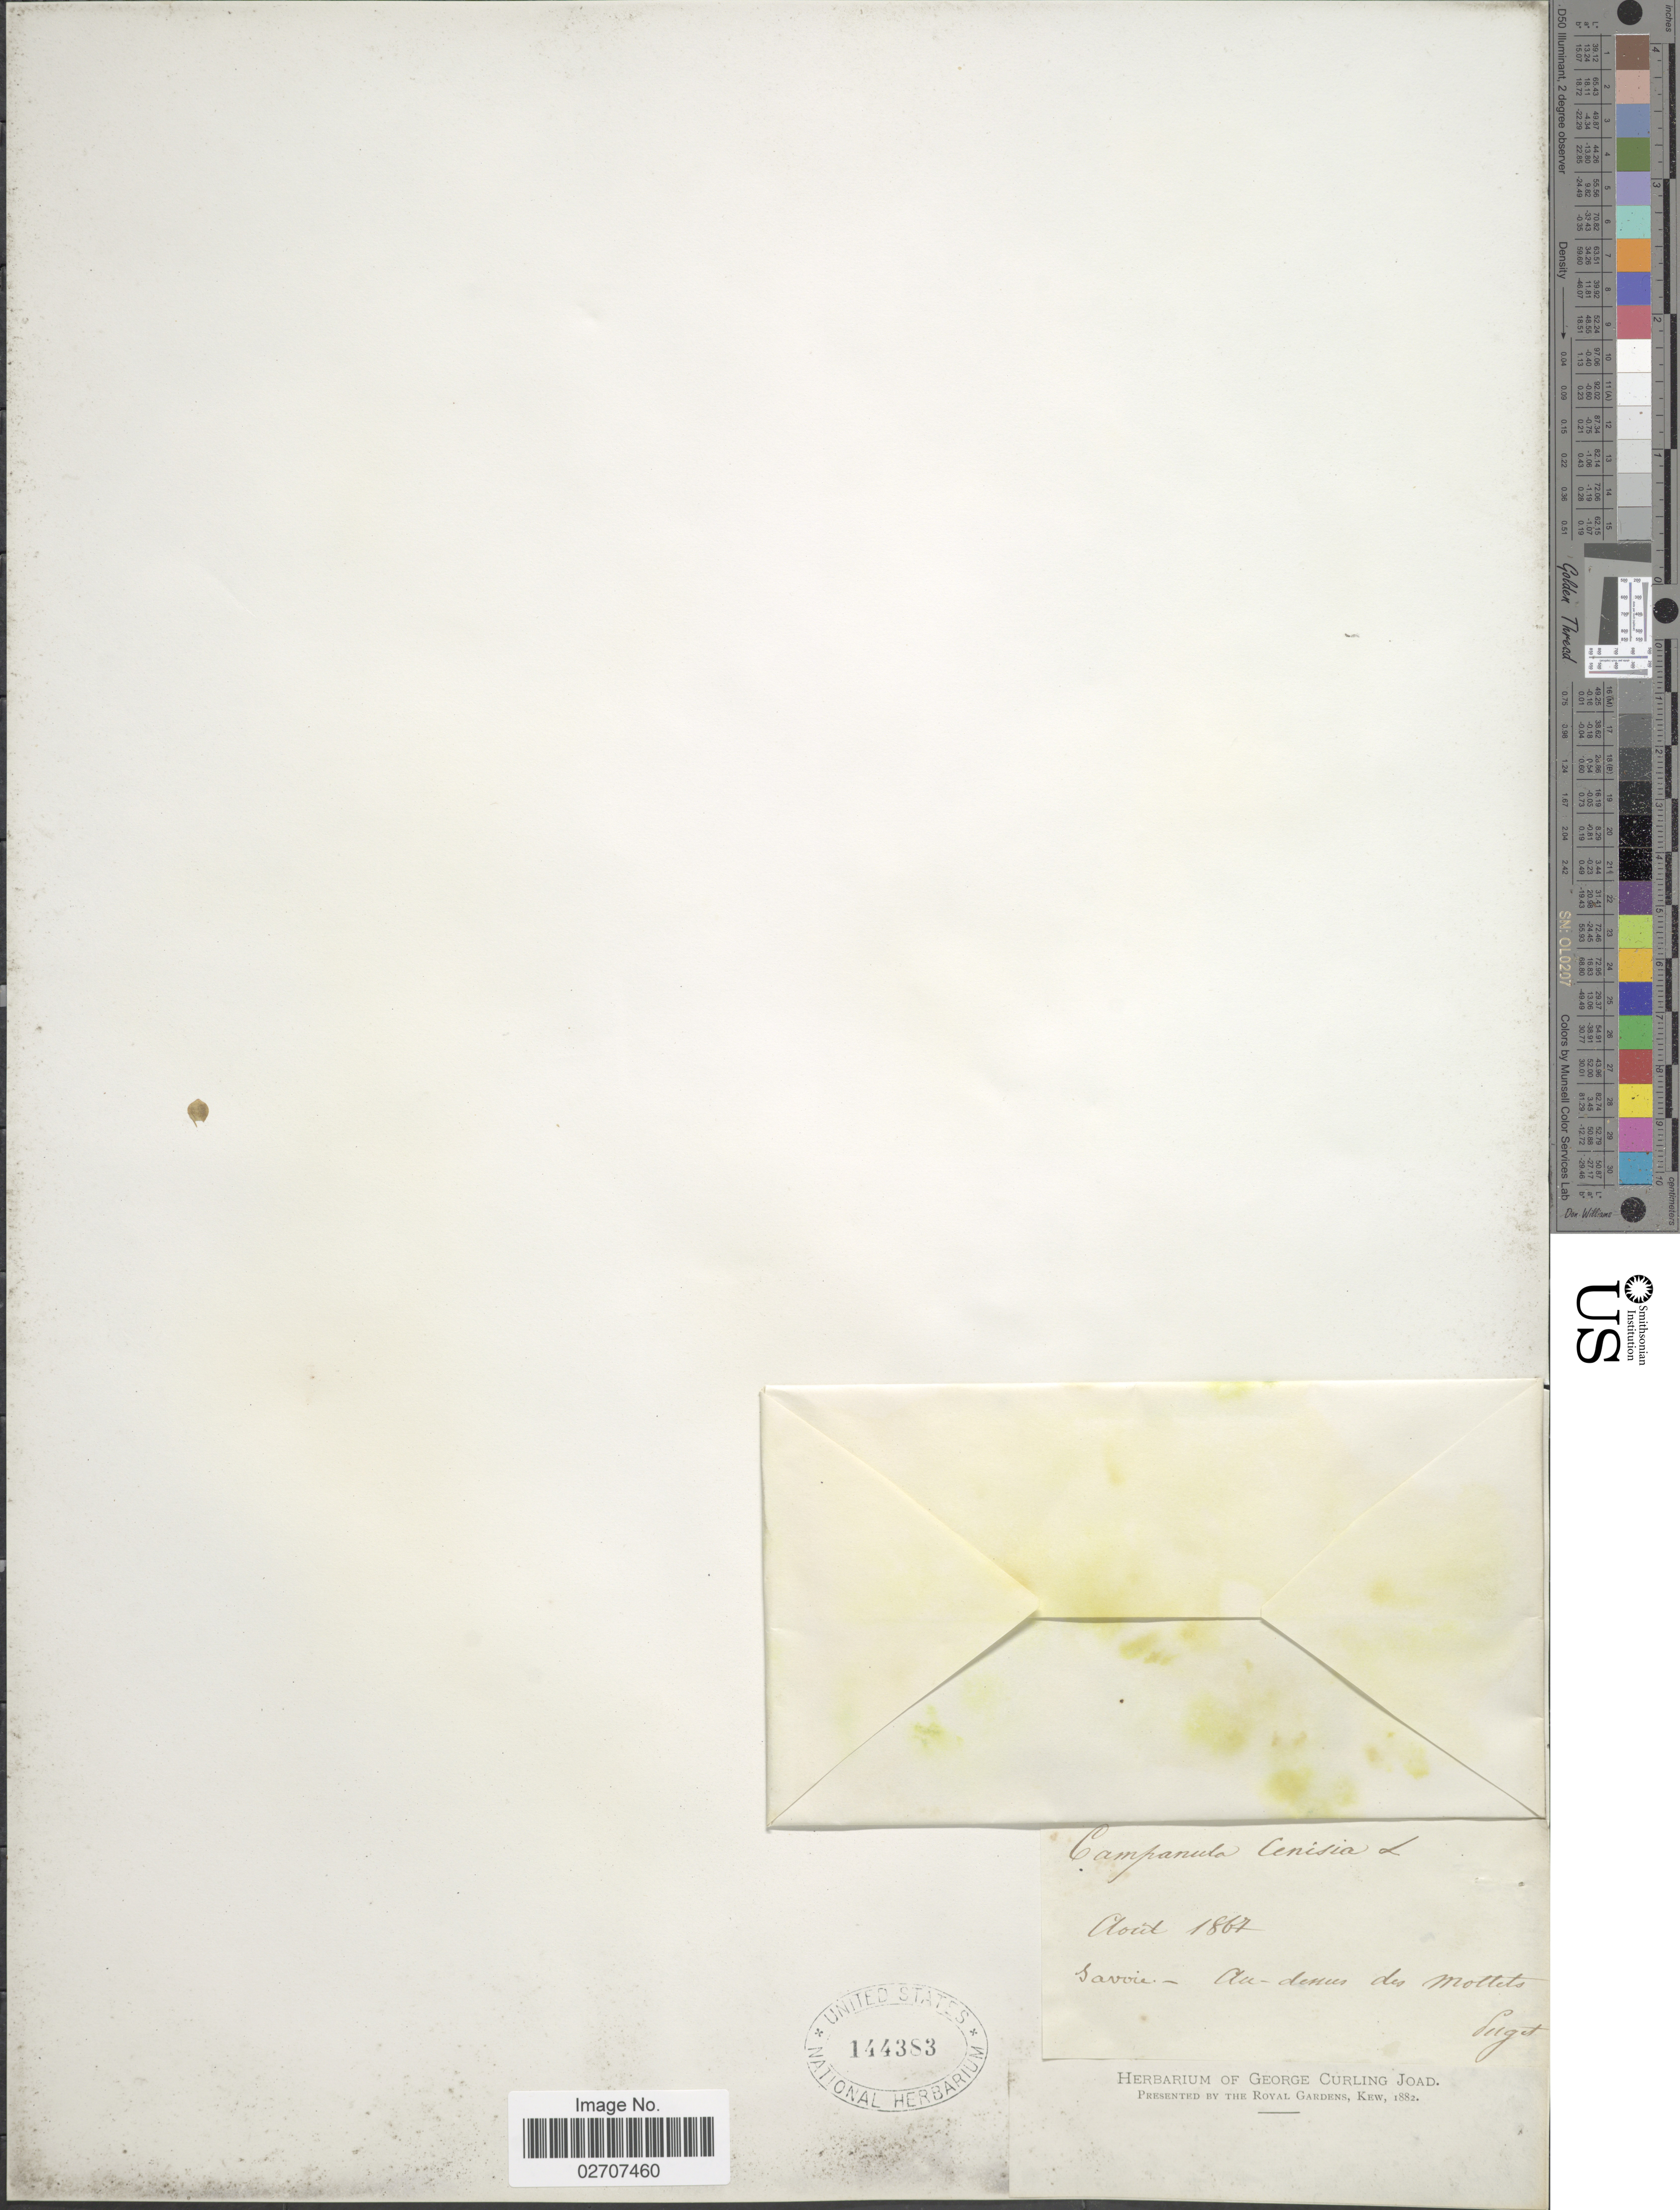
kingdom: Plantae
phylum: Tracheophyta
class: Magnoliopsida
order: Asterales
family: Campanulaceae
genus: Campanula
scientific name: Campanula cenisia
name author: L.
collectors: -. Puget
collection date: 1867-08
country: France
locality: Savoie, du-denus des Mottets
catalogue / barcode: US 144383